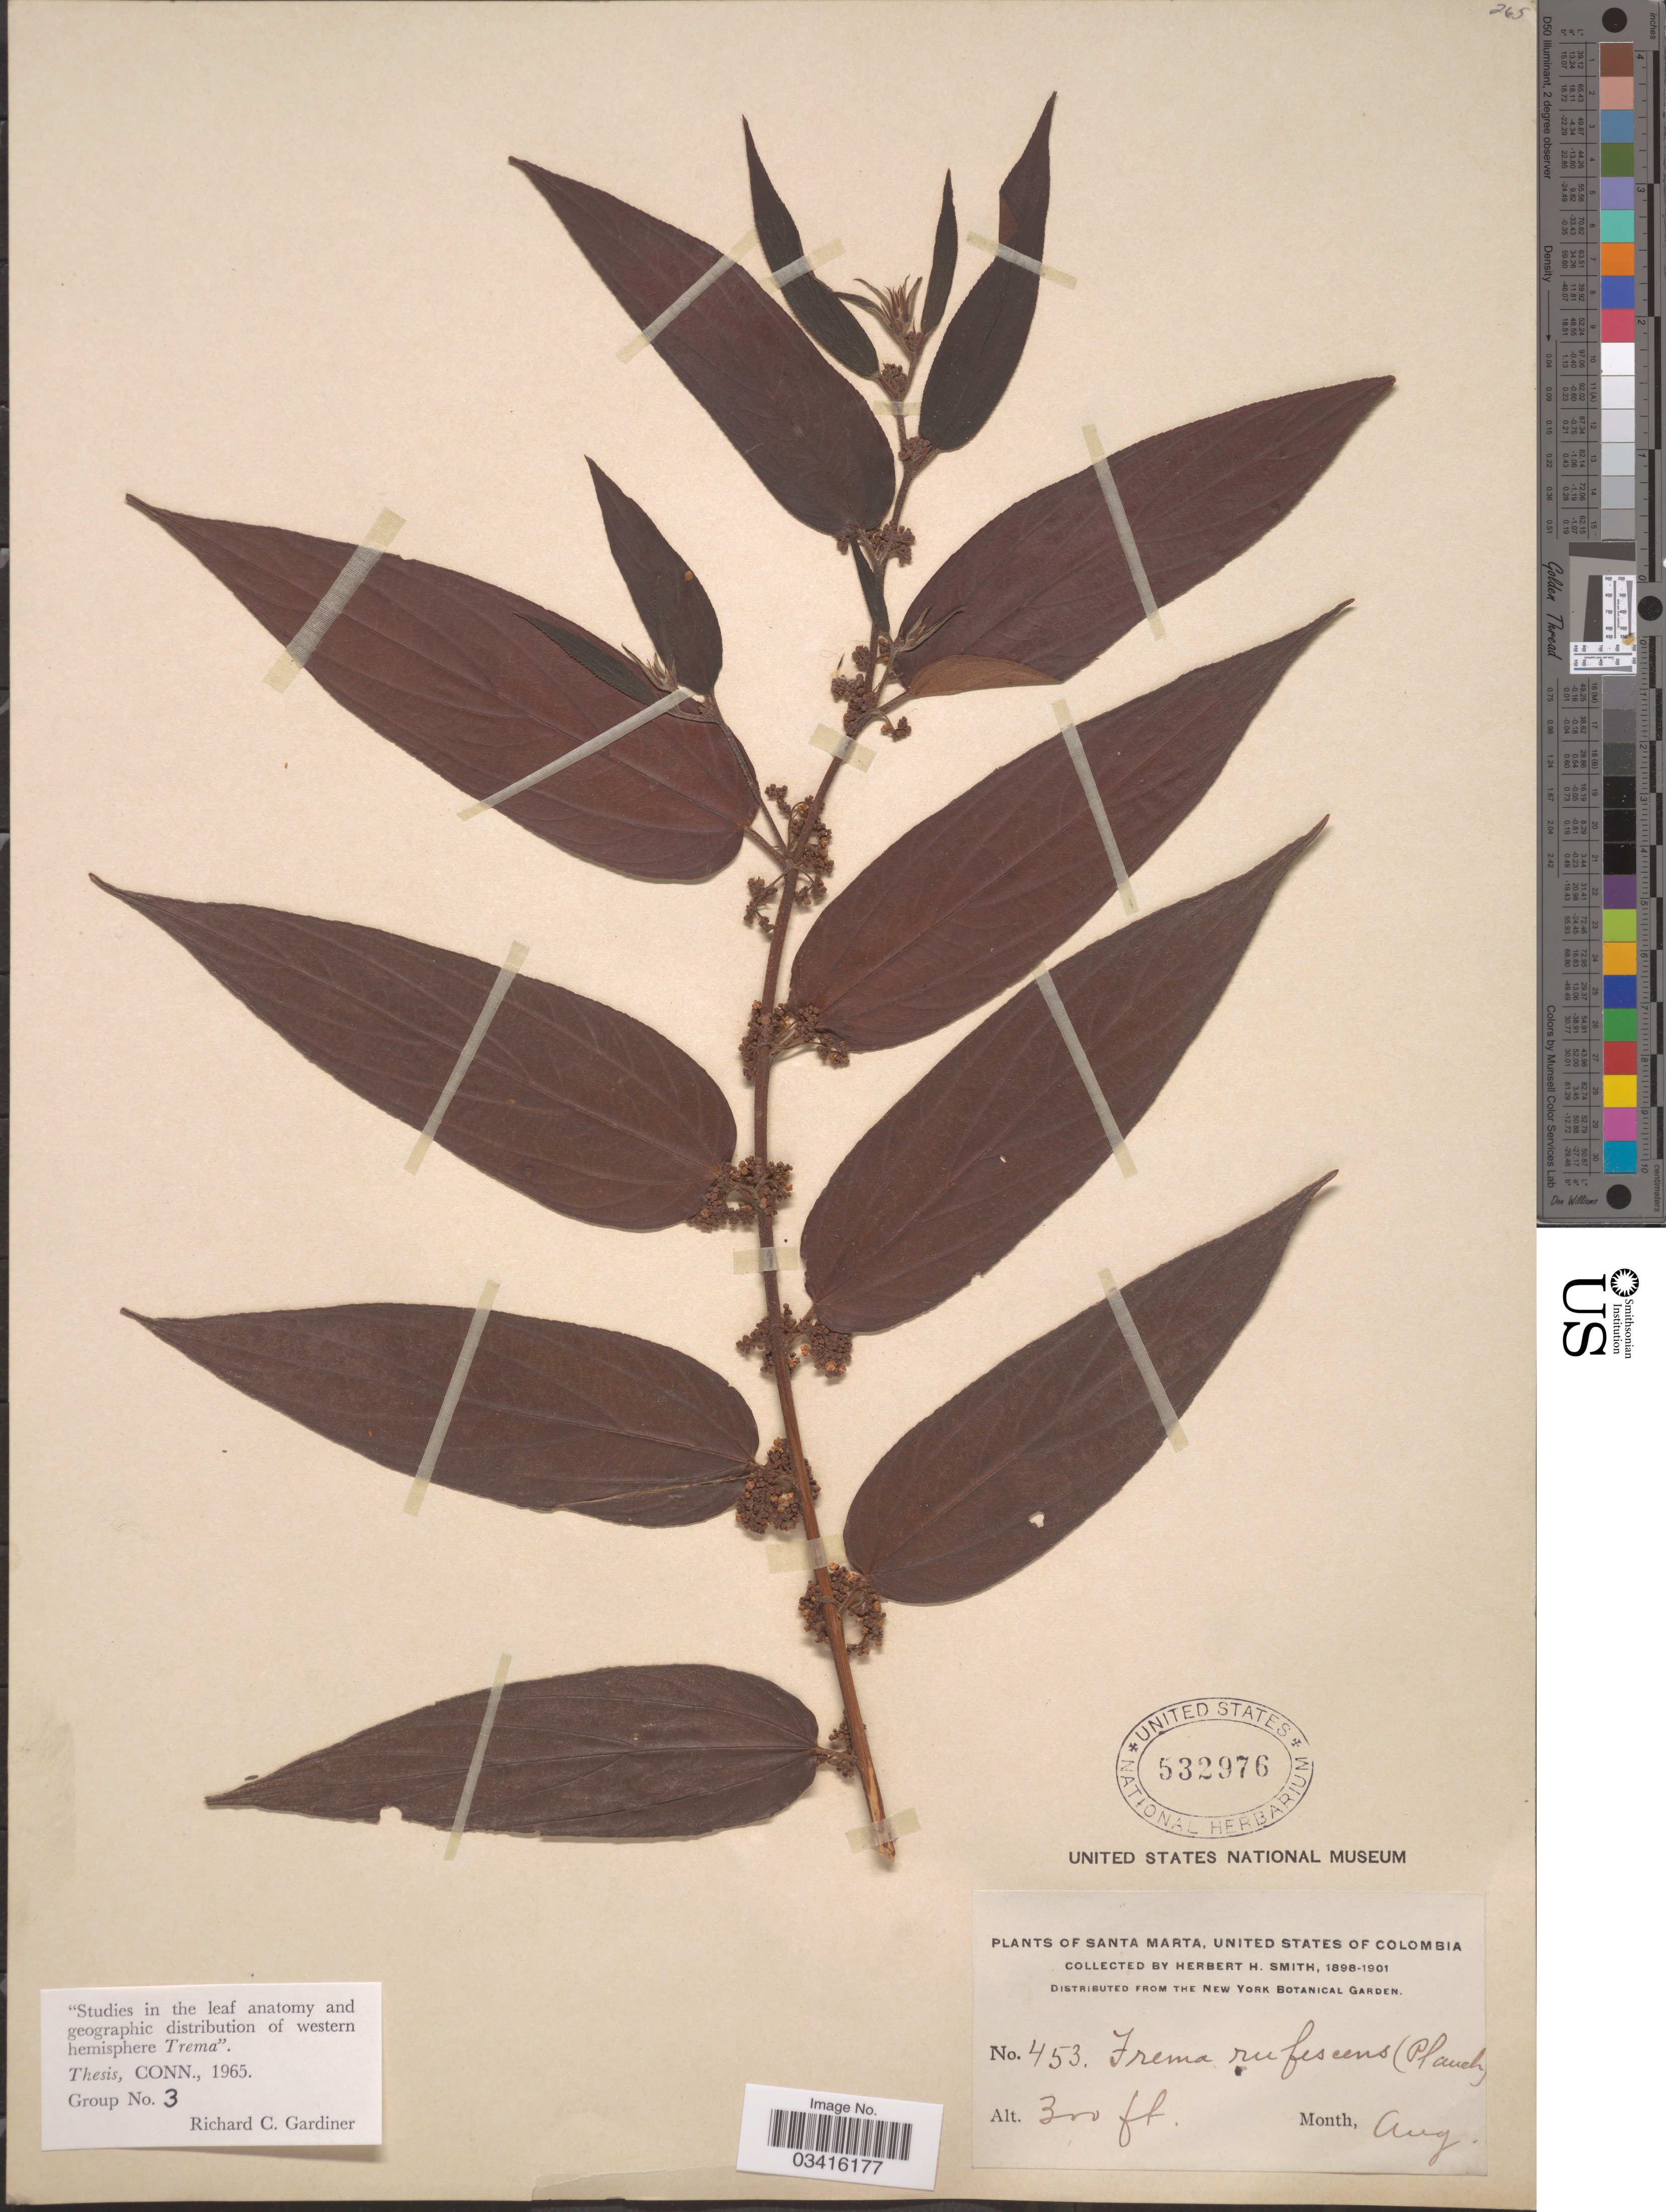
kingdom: Plantae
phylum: Tracheophyta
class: Magnoliopsida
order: Rosales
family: Cannabaceae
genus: Trema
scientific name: Trema rufescens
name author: Blume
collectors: Herbert H. Smith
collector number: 453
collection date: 1898-08/1901-08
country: Colombia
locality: Santa Marta.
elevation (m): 91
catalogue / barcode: US 532976